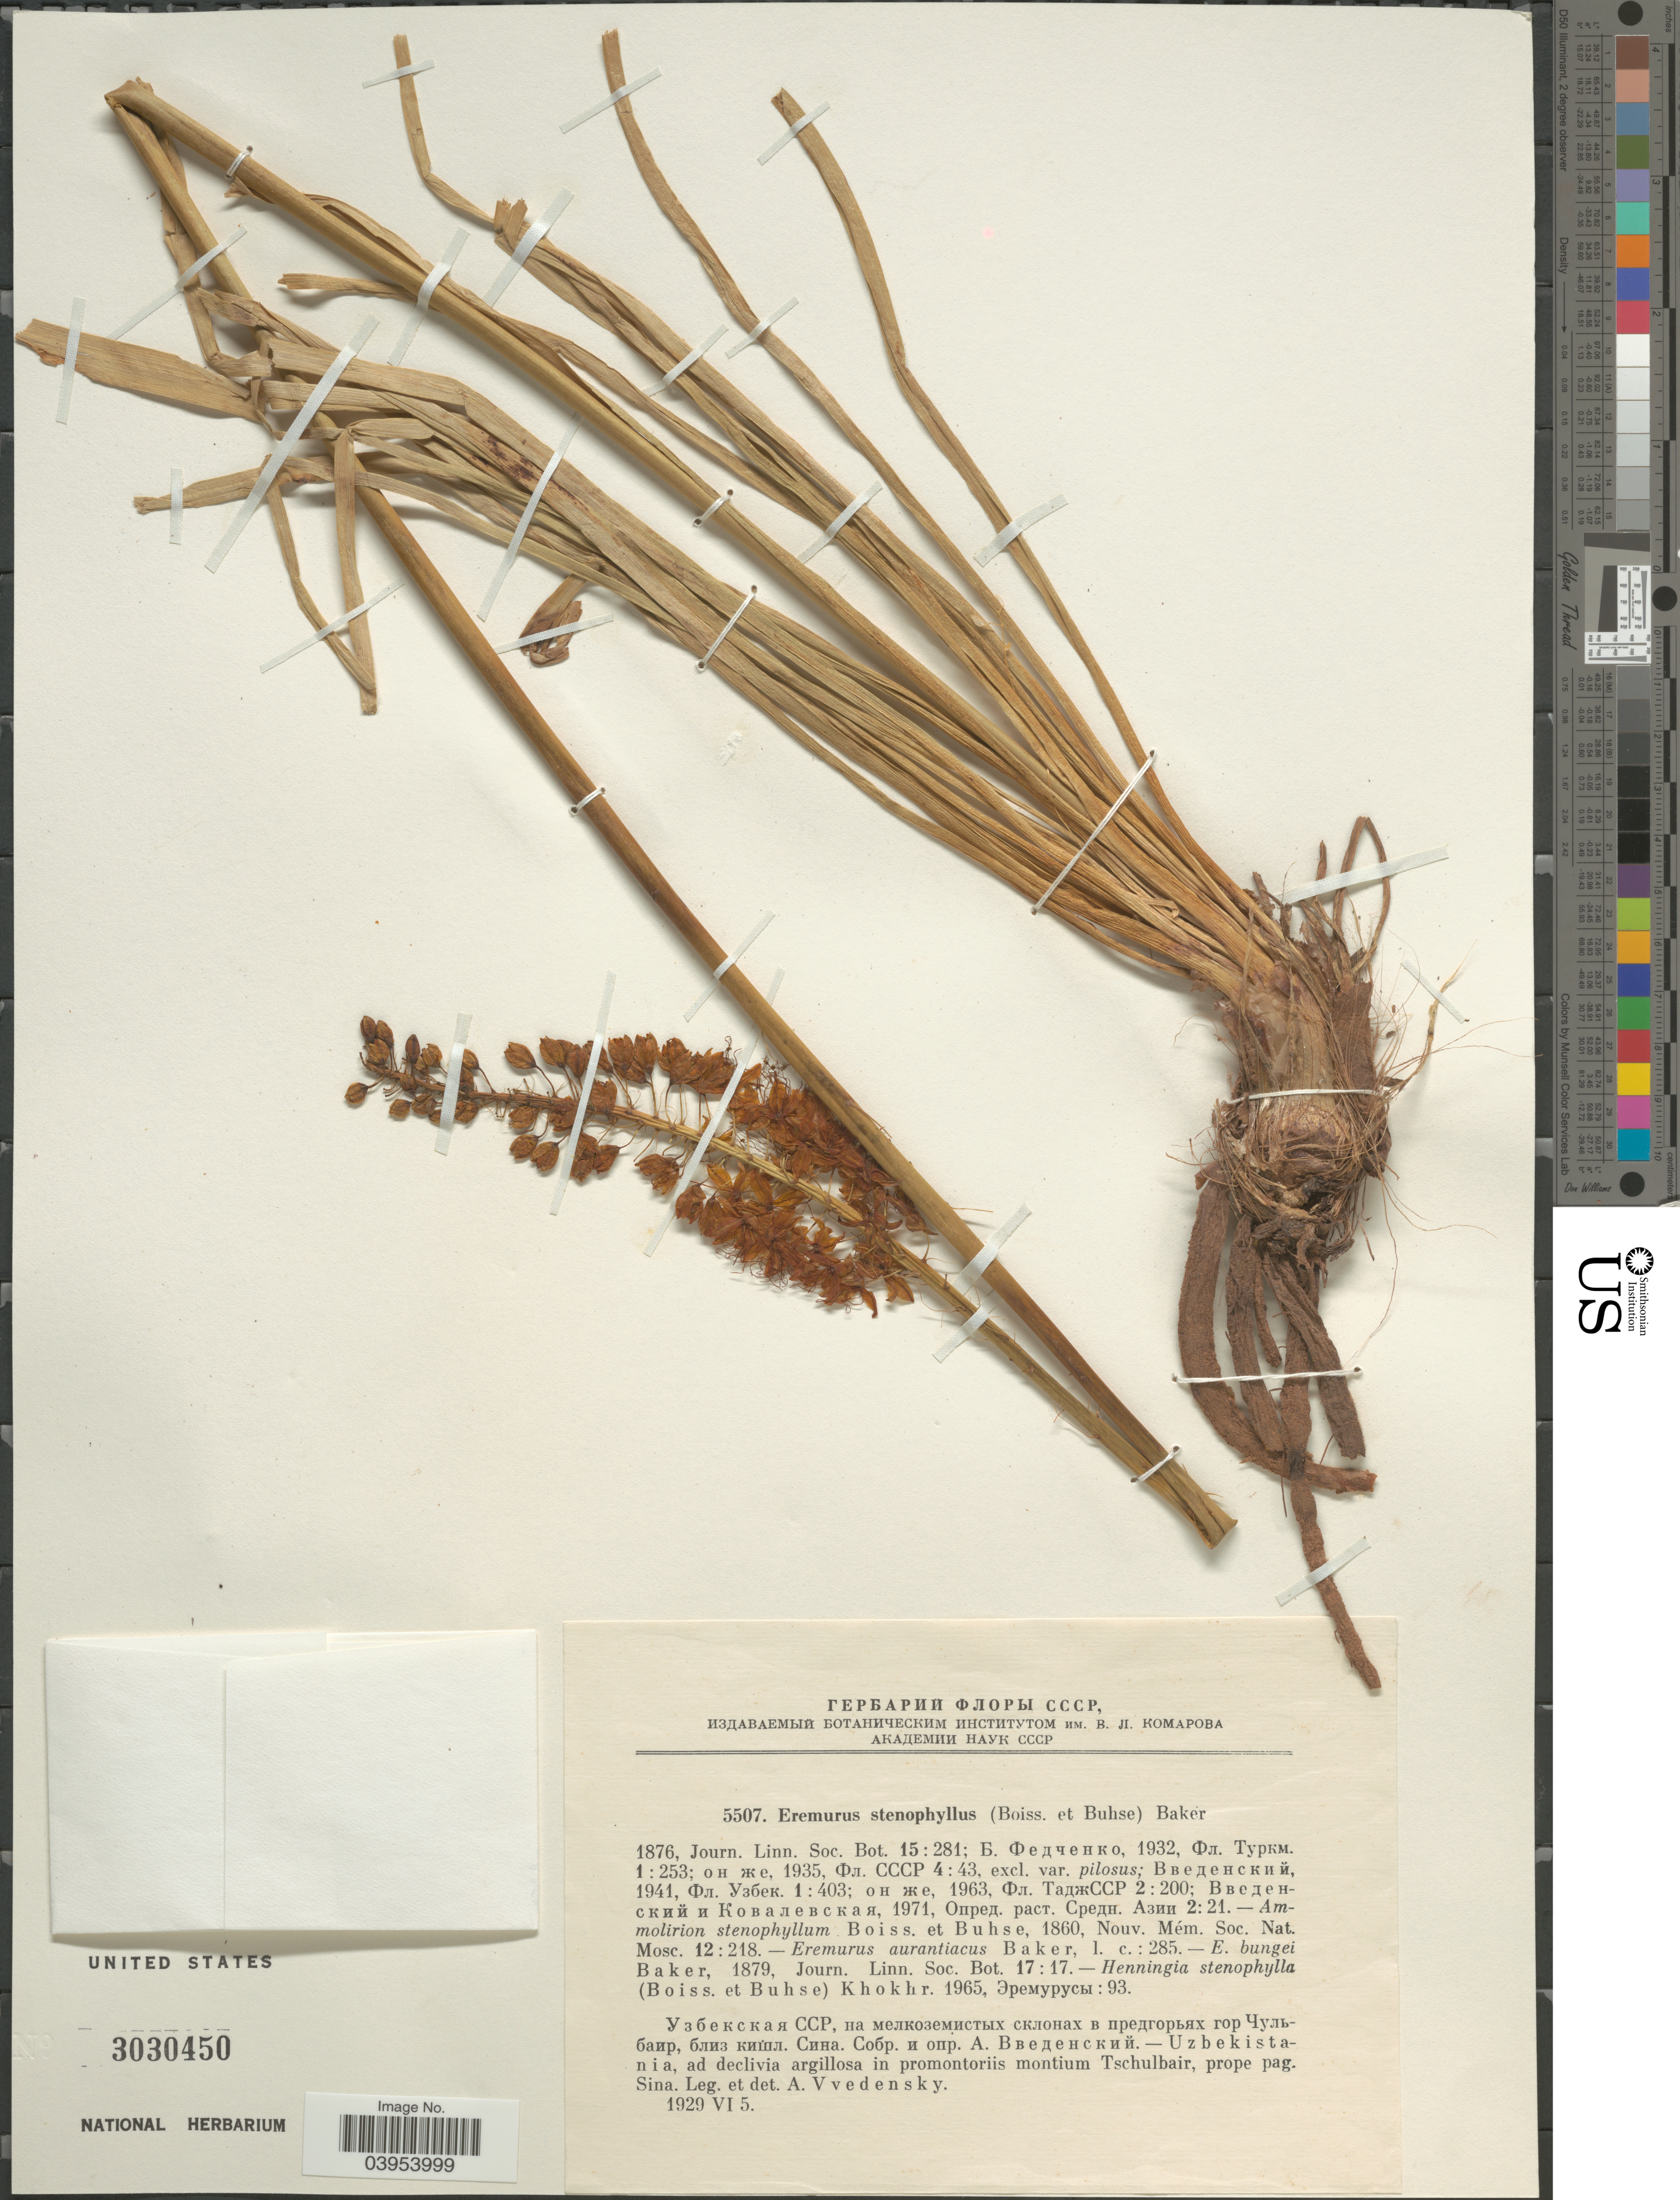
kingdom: Plantae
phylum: Tracheophyta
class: Liliopsida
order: Asparagales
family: Asphodelaceae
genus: Eremurus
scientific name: Eremurus stenophyllus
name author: (Boiss. & Buhse) Baker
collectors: A. Vvedensky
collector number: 5507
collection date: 1929-06-05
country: Uzbekistan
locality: Ad declivia argillosa in promontoriis montium Tschulbair, prope pag. Sina.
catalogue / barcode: US 3030450